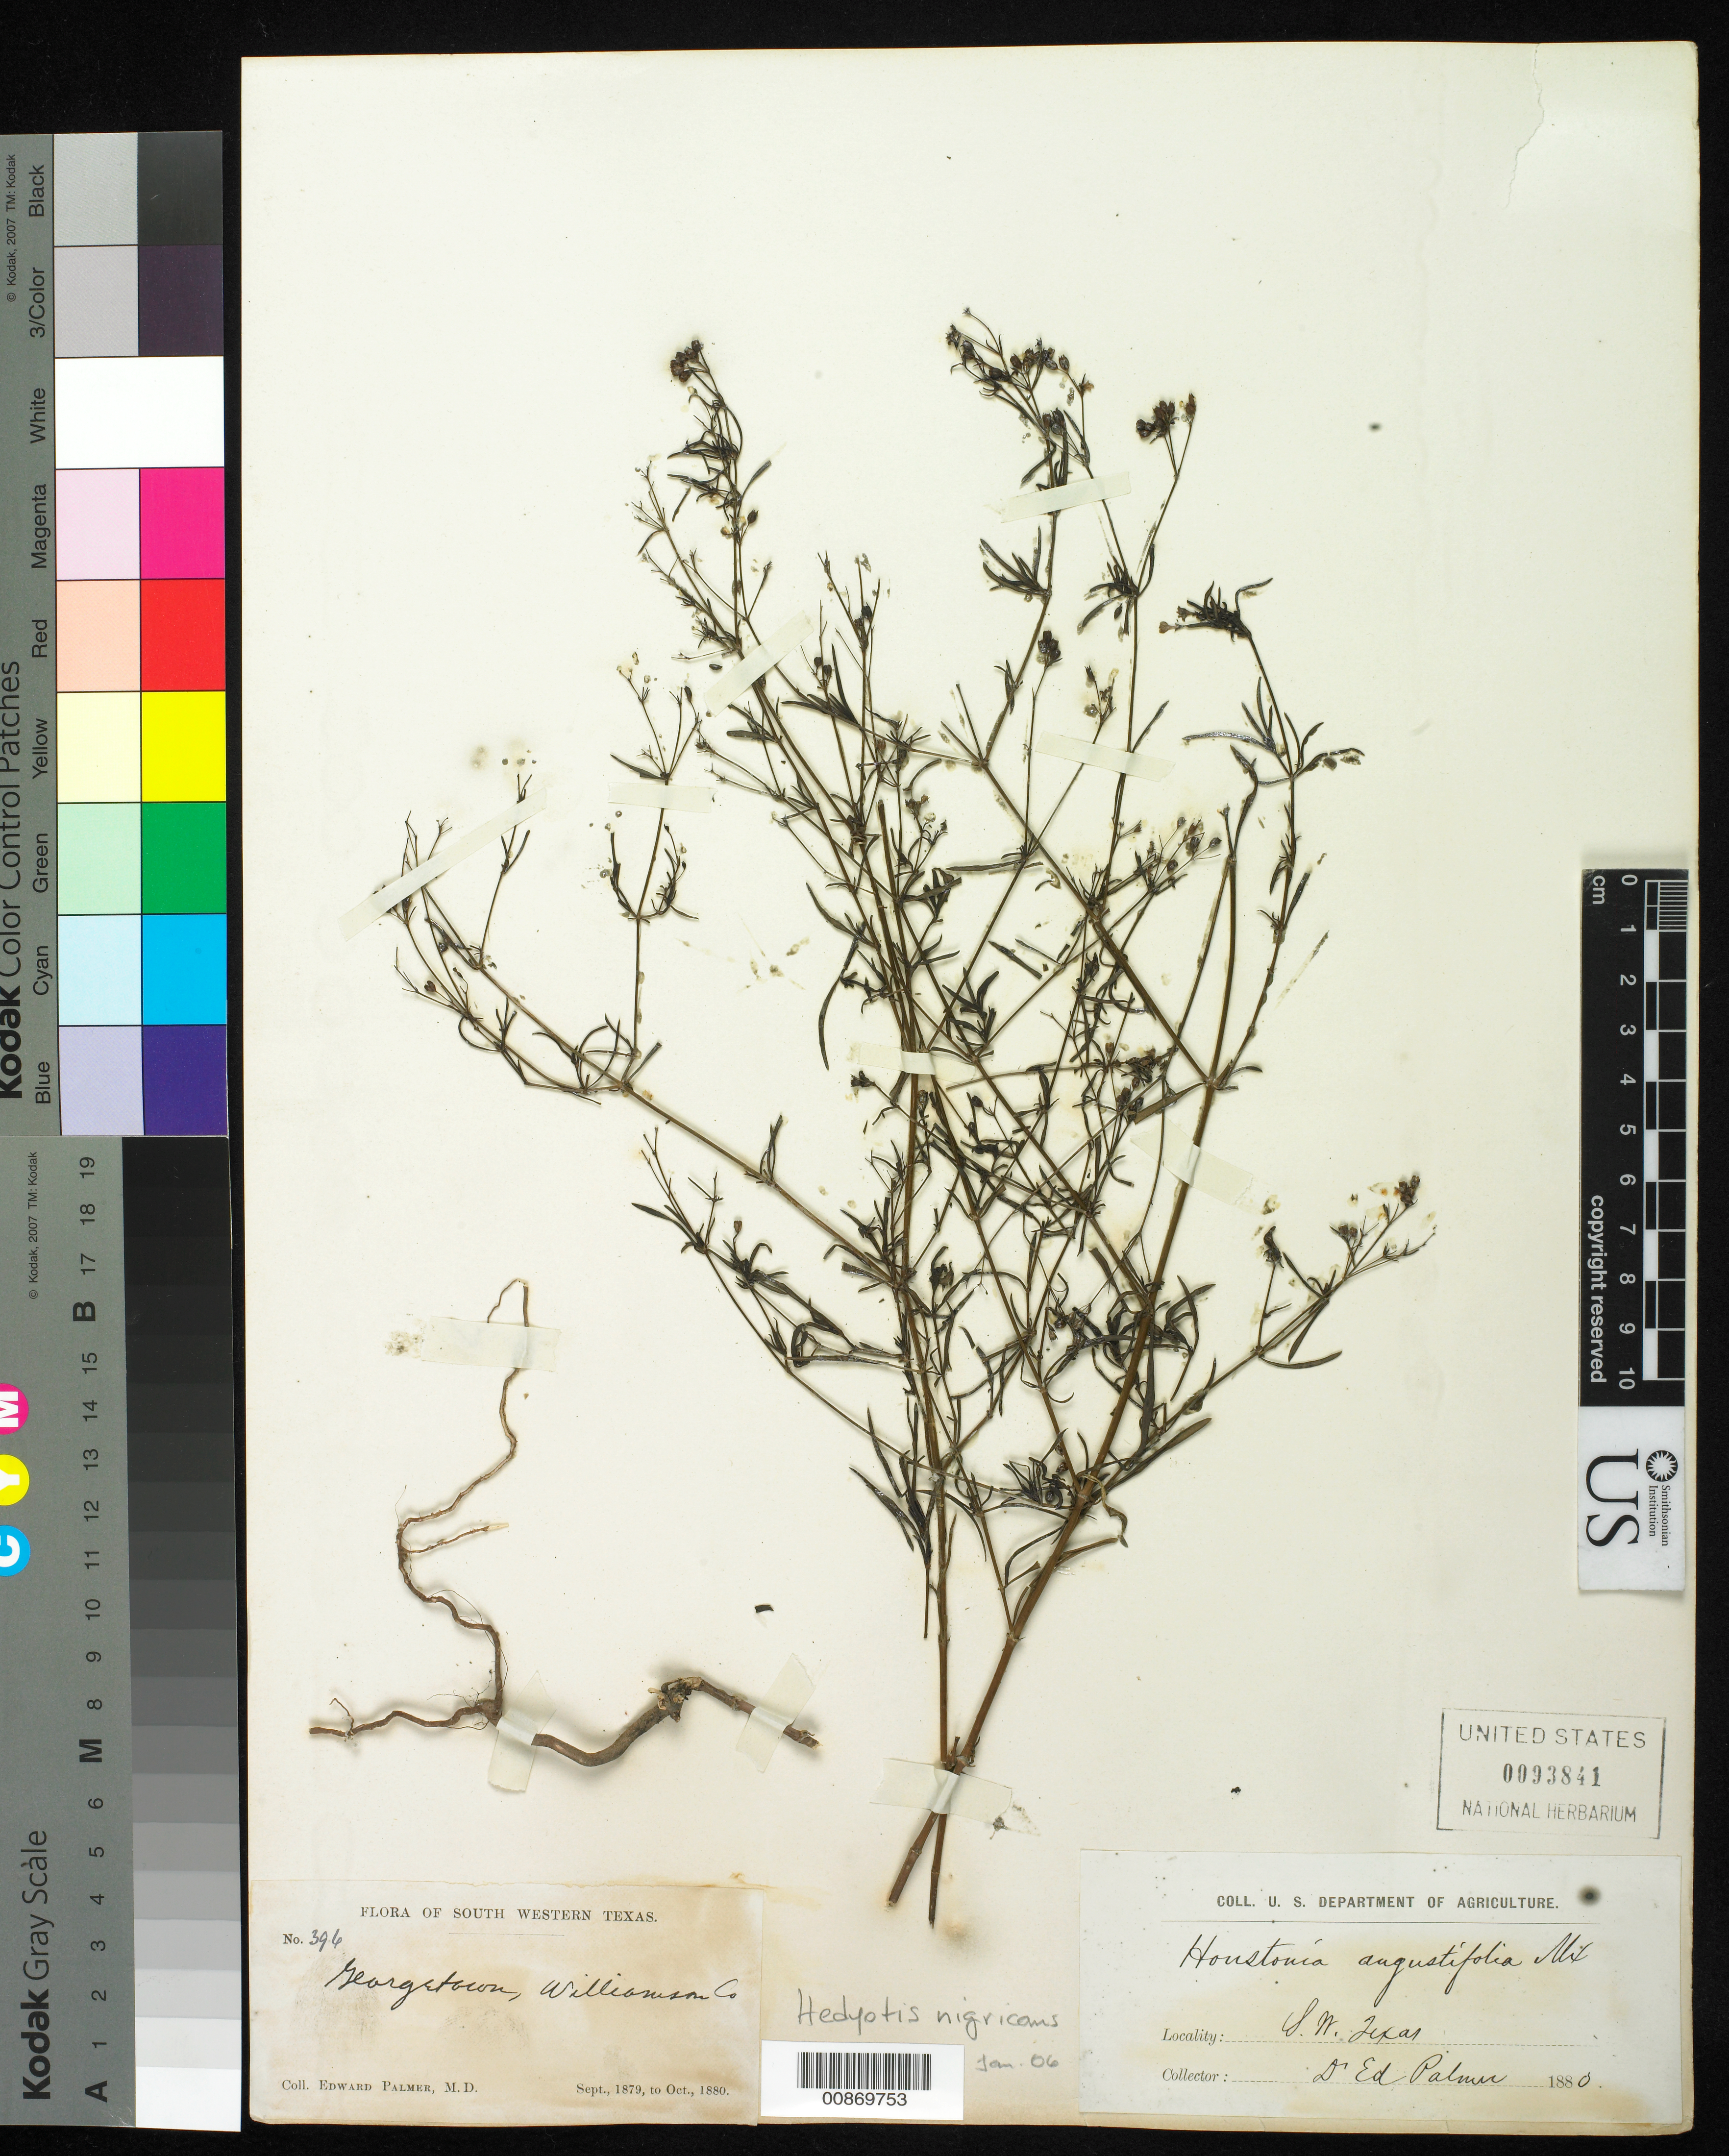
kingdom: Plantae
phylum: Tracheophyta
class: Magnoliopsida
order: Gentianales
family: Rubiaceae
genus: Hedyotis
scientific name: Hedyotis nigricans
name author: (Lam.) Fosberg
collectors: E. Palmer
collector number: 396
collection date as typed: Sep 1879 to -- Oct 1880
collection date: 1879-09/1880-10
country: United States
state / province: Texas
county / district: Williamson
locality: Georgetown, Williamson County, South Western Texas.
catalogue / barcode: US 93841